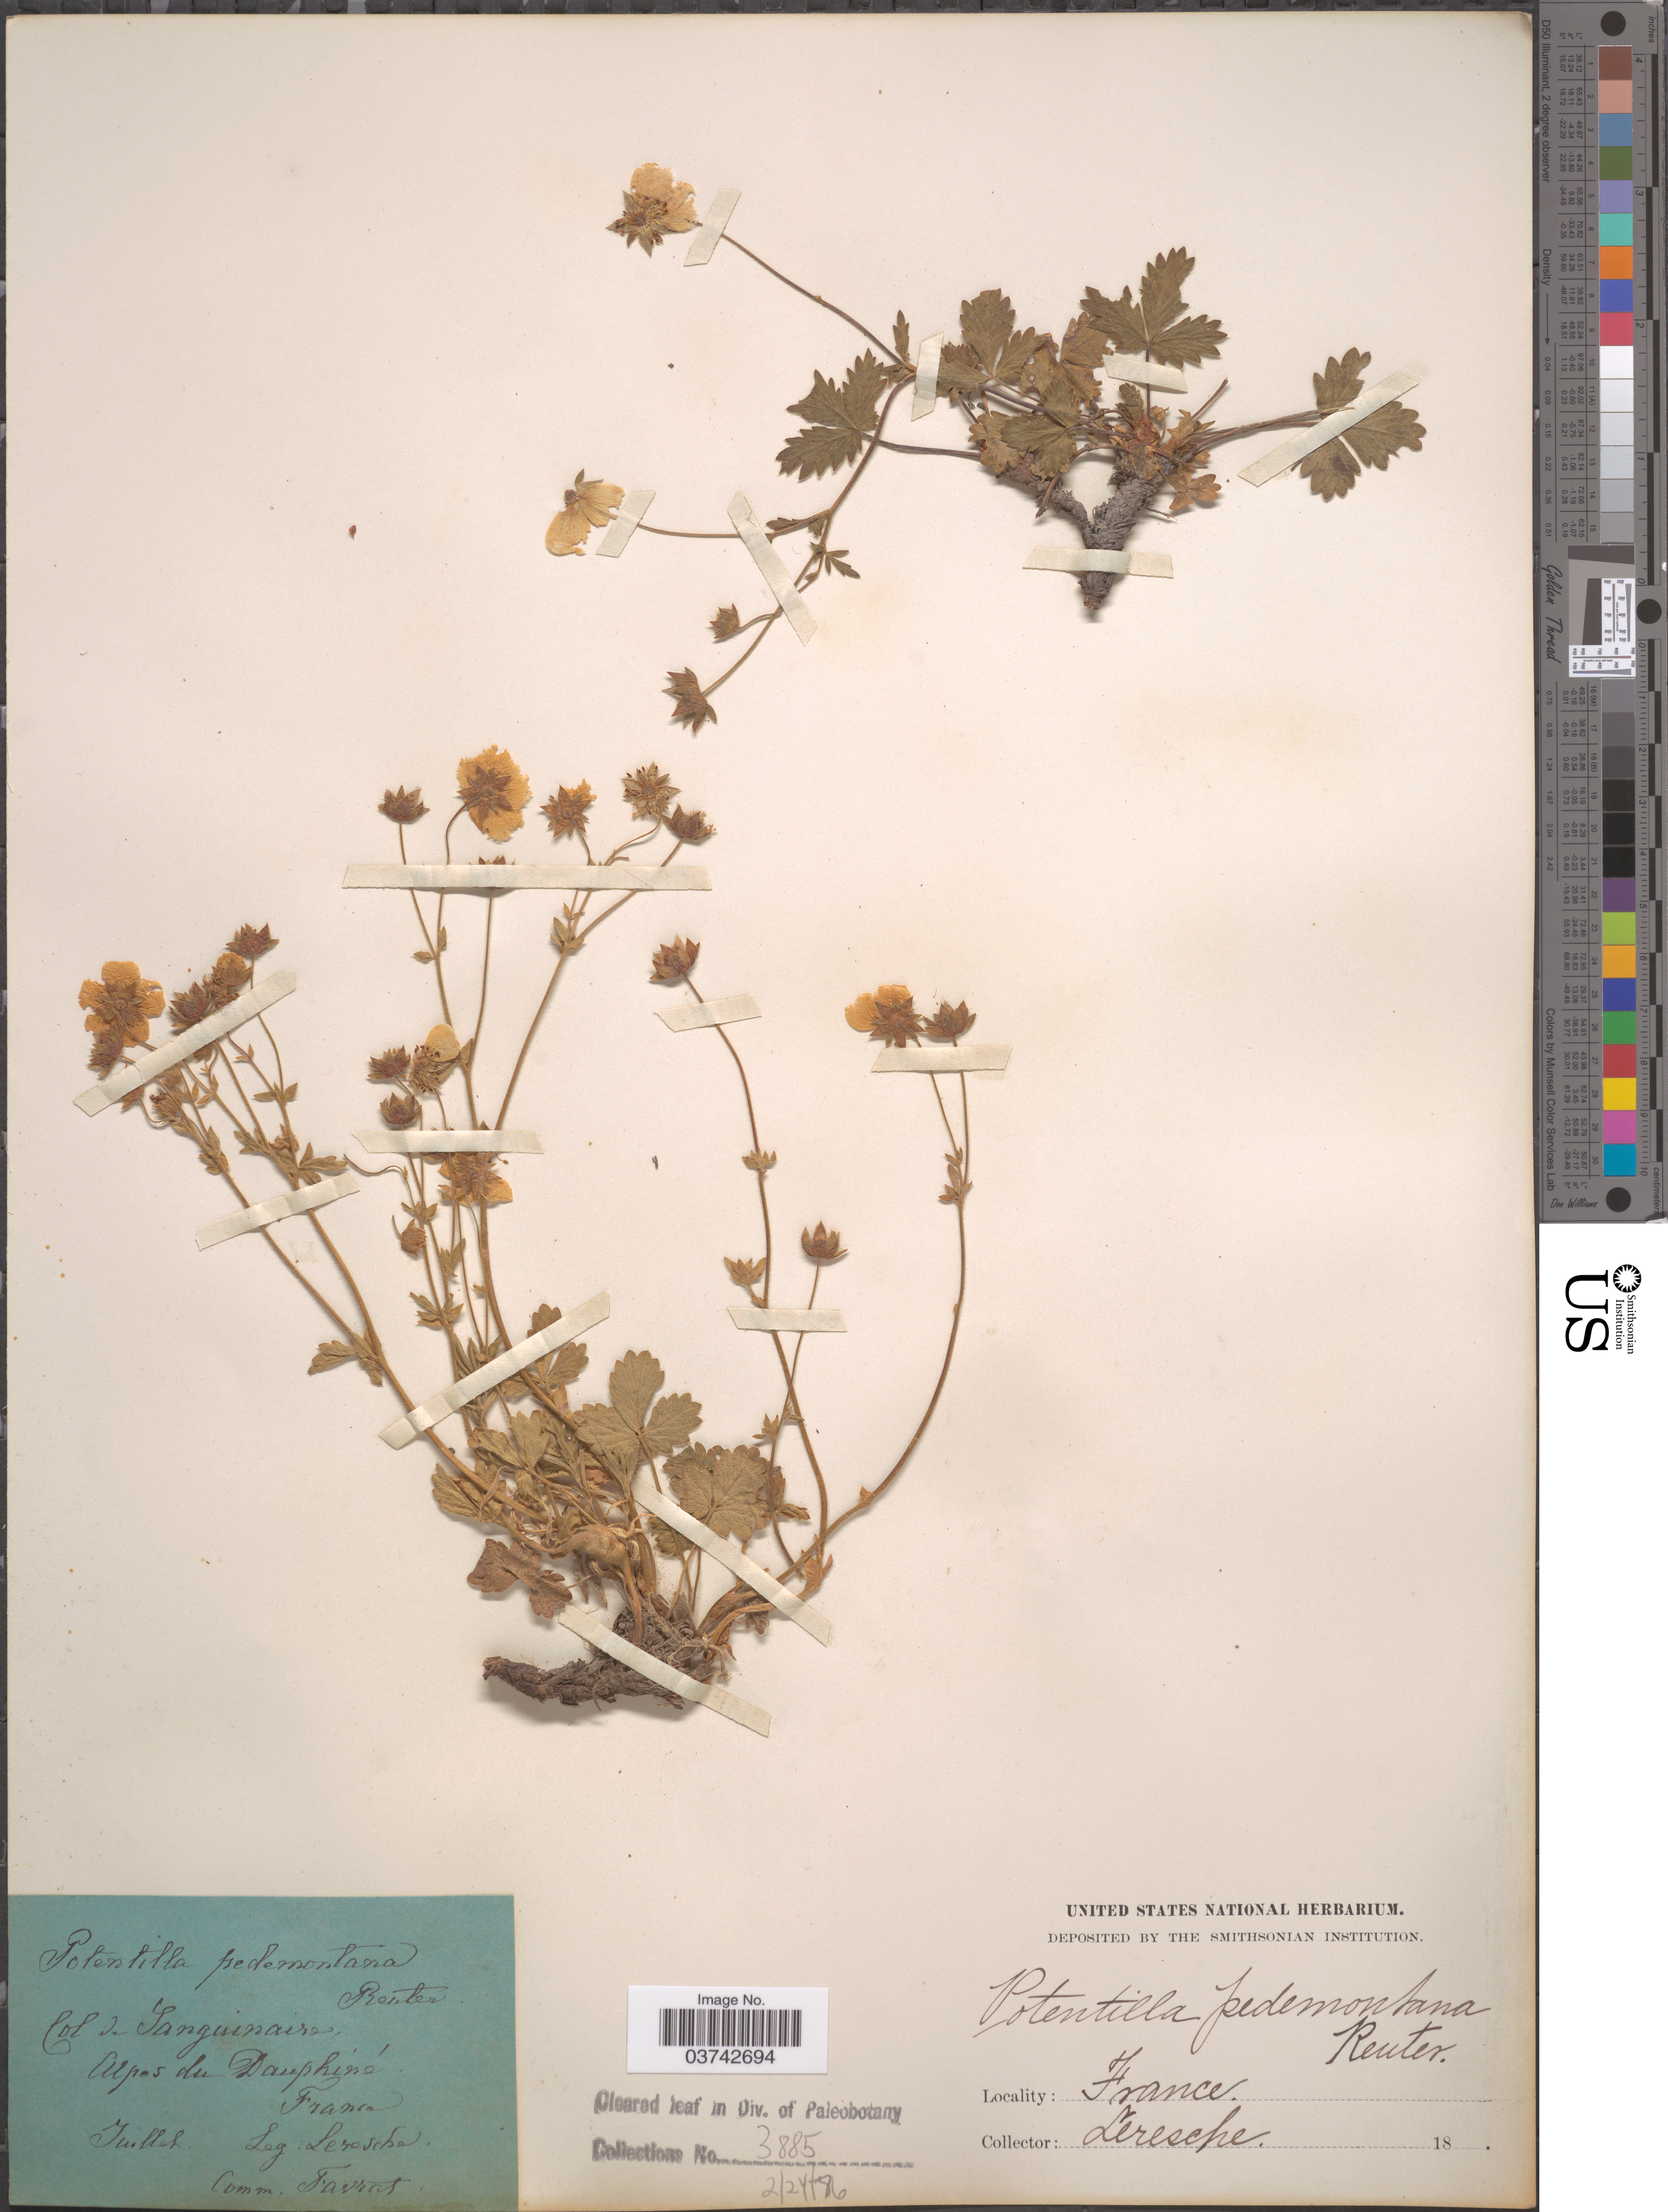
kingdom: Plantae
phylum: Tracheophyta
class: Magnoliopsida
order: Rosales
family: Rosaceae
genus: Potentilla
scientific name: Potentilla pedemontana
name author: Boiss. & Reut.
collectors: Leresche, --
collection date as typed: juillet 18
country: France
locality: Sanguinaire, Alpes du Dauphiné.